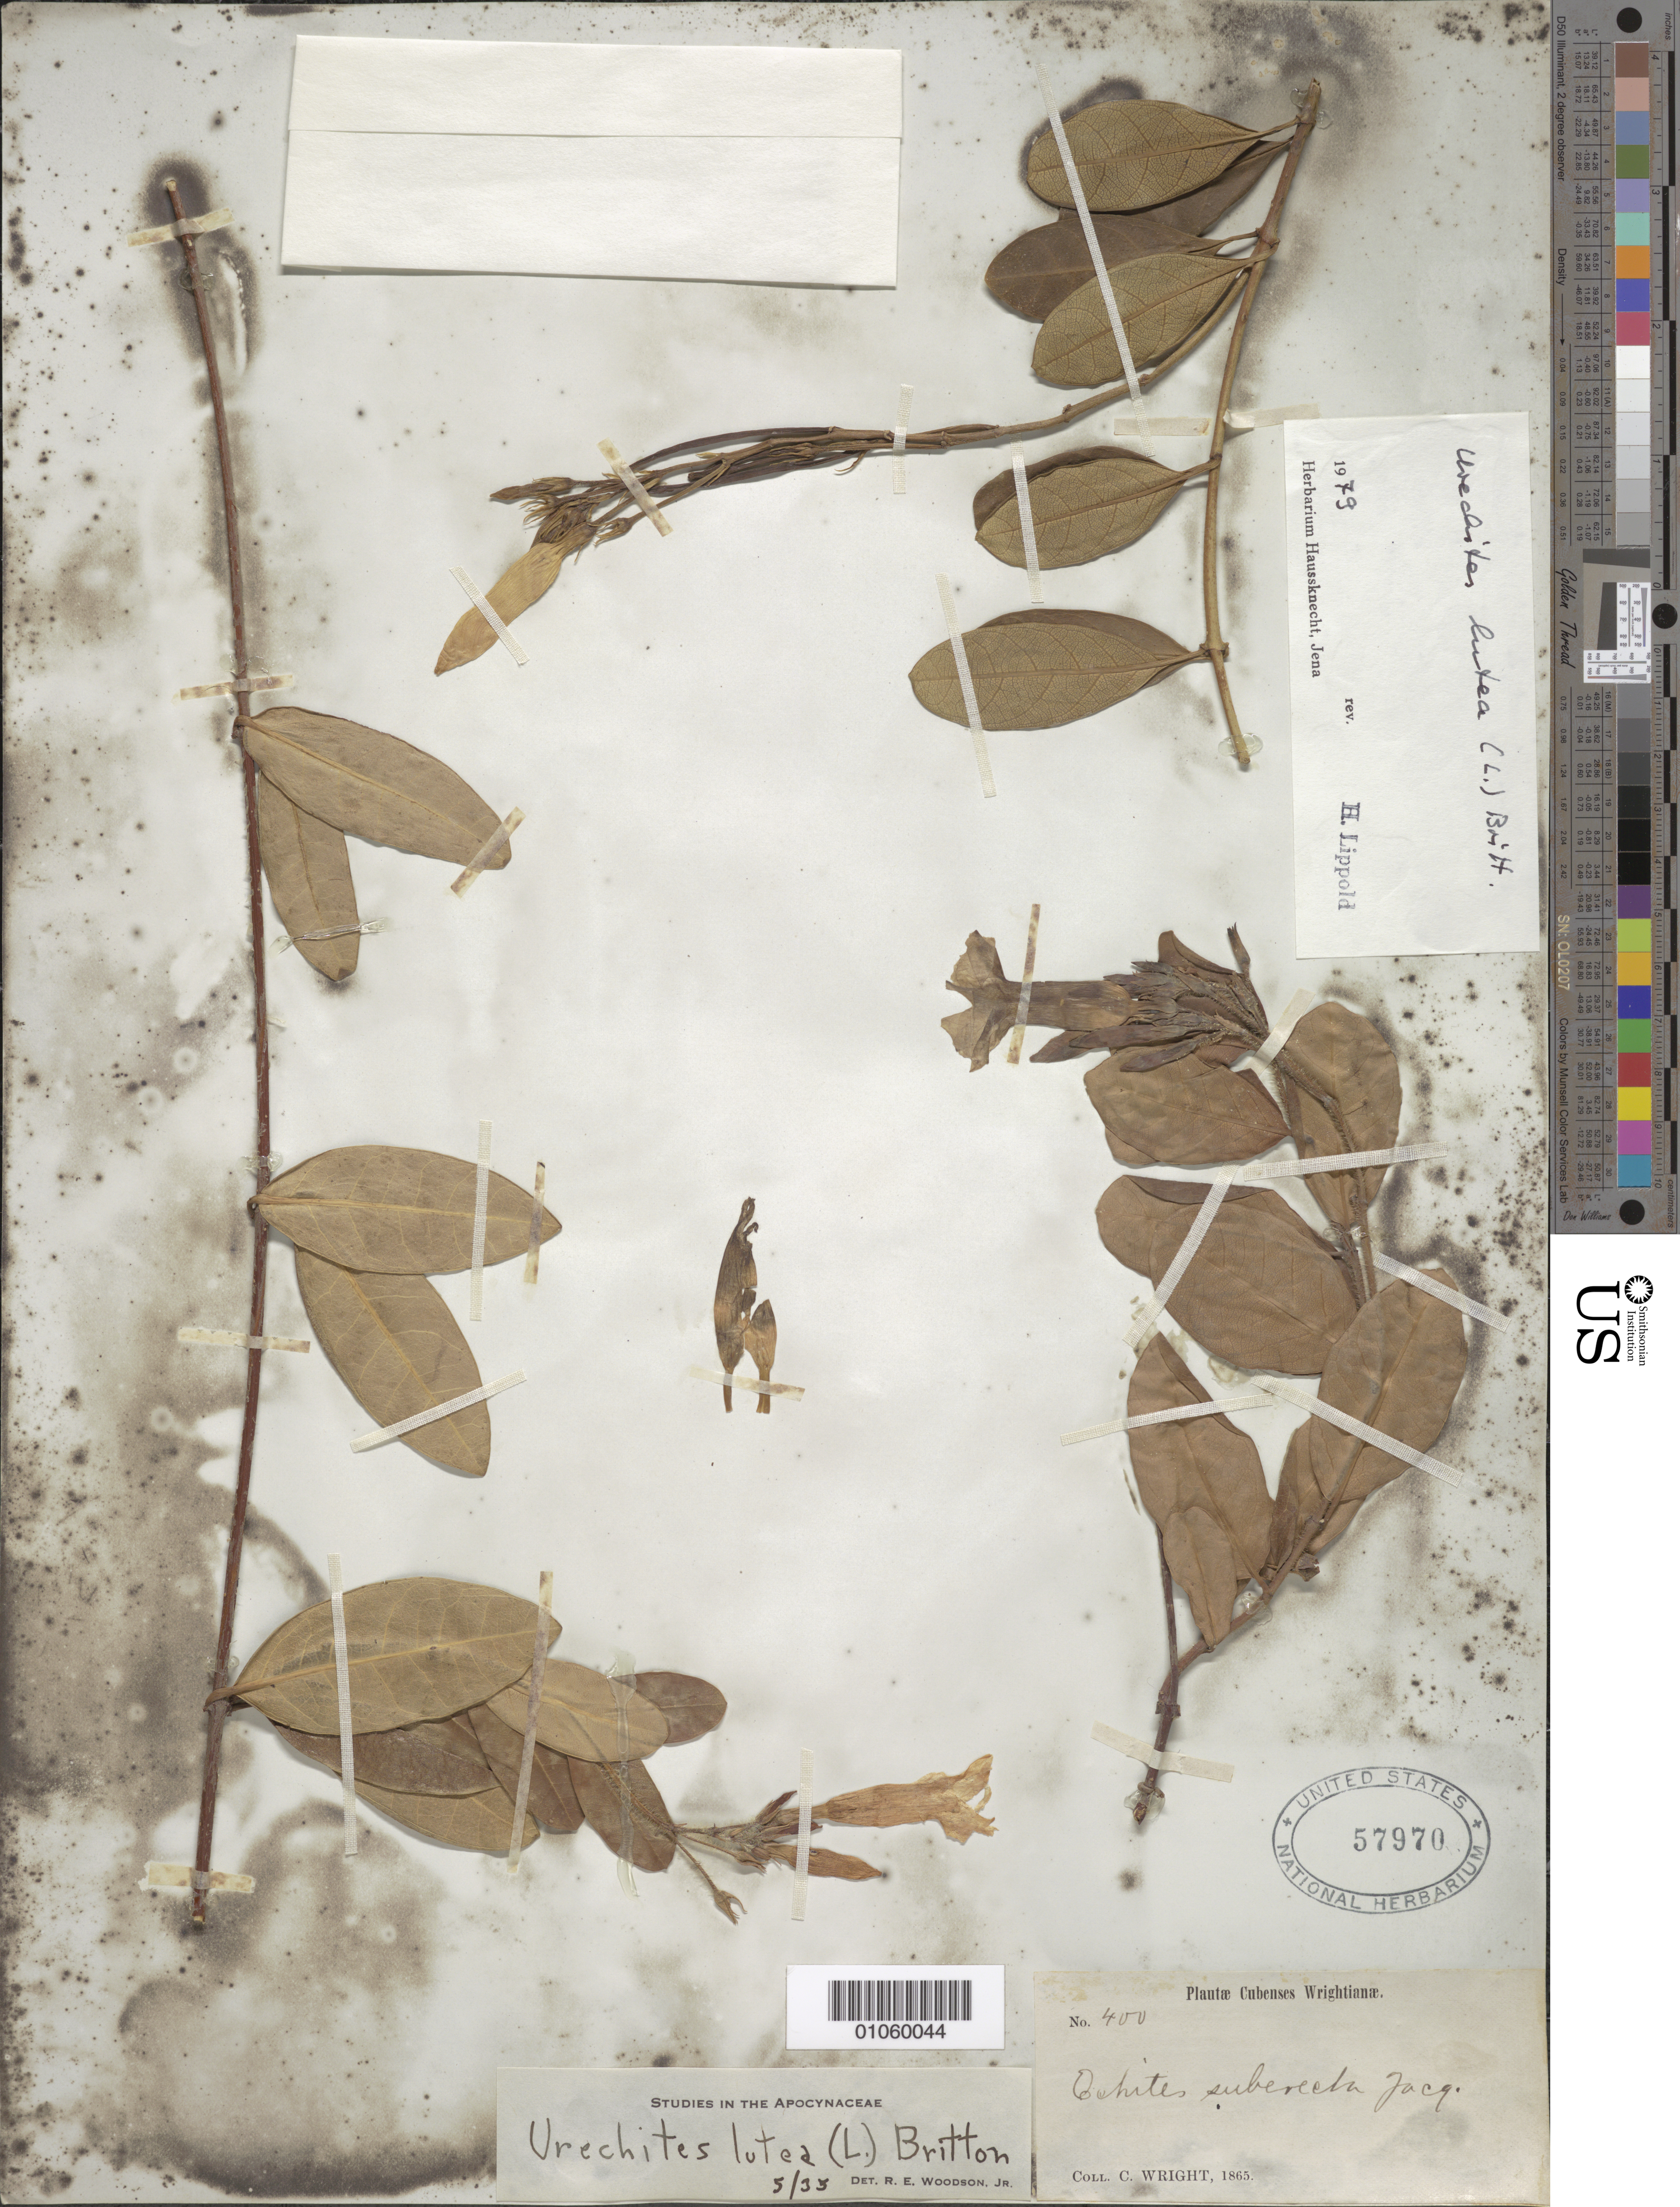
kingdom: Plantae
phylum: Tracheophyta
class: Magnoliopsida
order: Gentianales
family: Apocynaceae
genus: Urechites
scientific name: Urechites lutea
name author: (L.) Britton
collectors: C. Wright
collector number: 400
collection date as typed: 1865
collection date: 1865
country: Cuba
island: Cuba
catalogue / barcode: US 57970